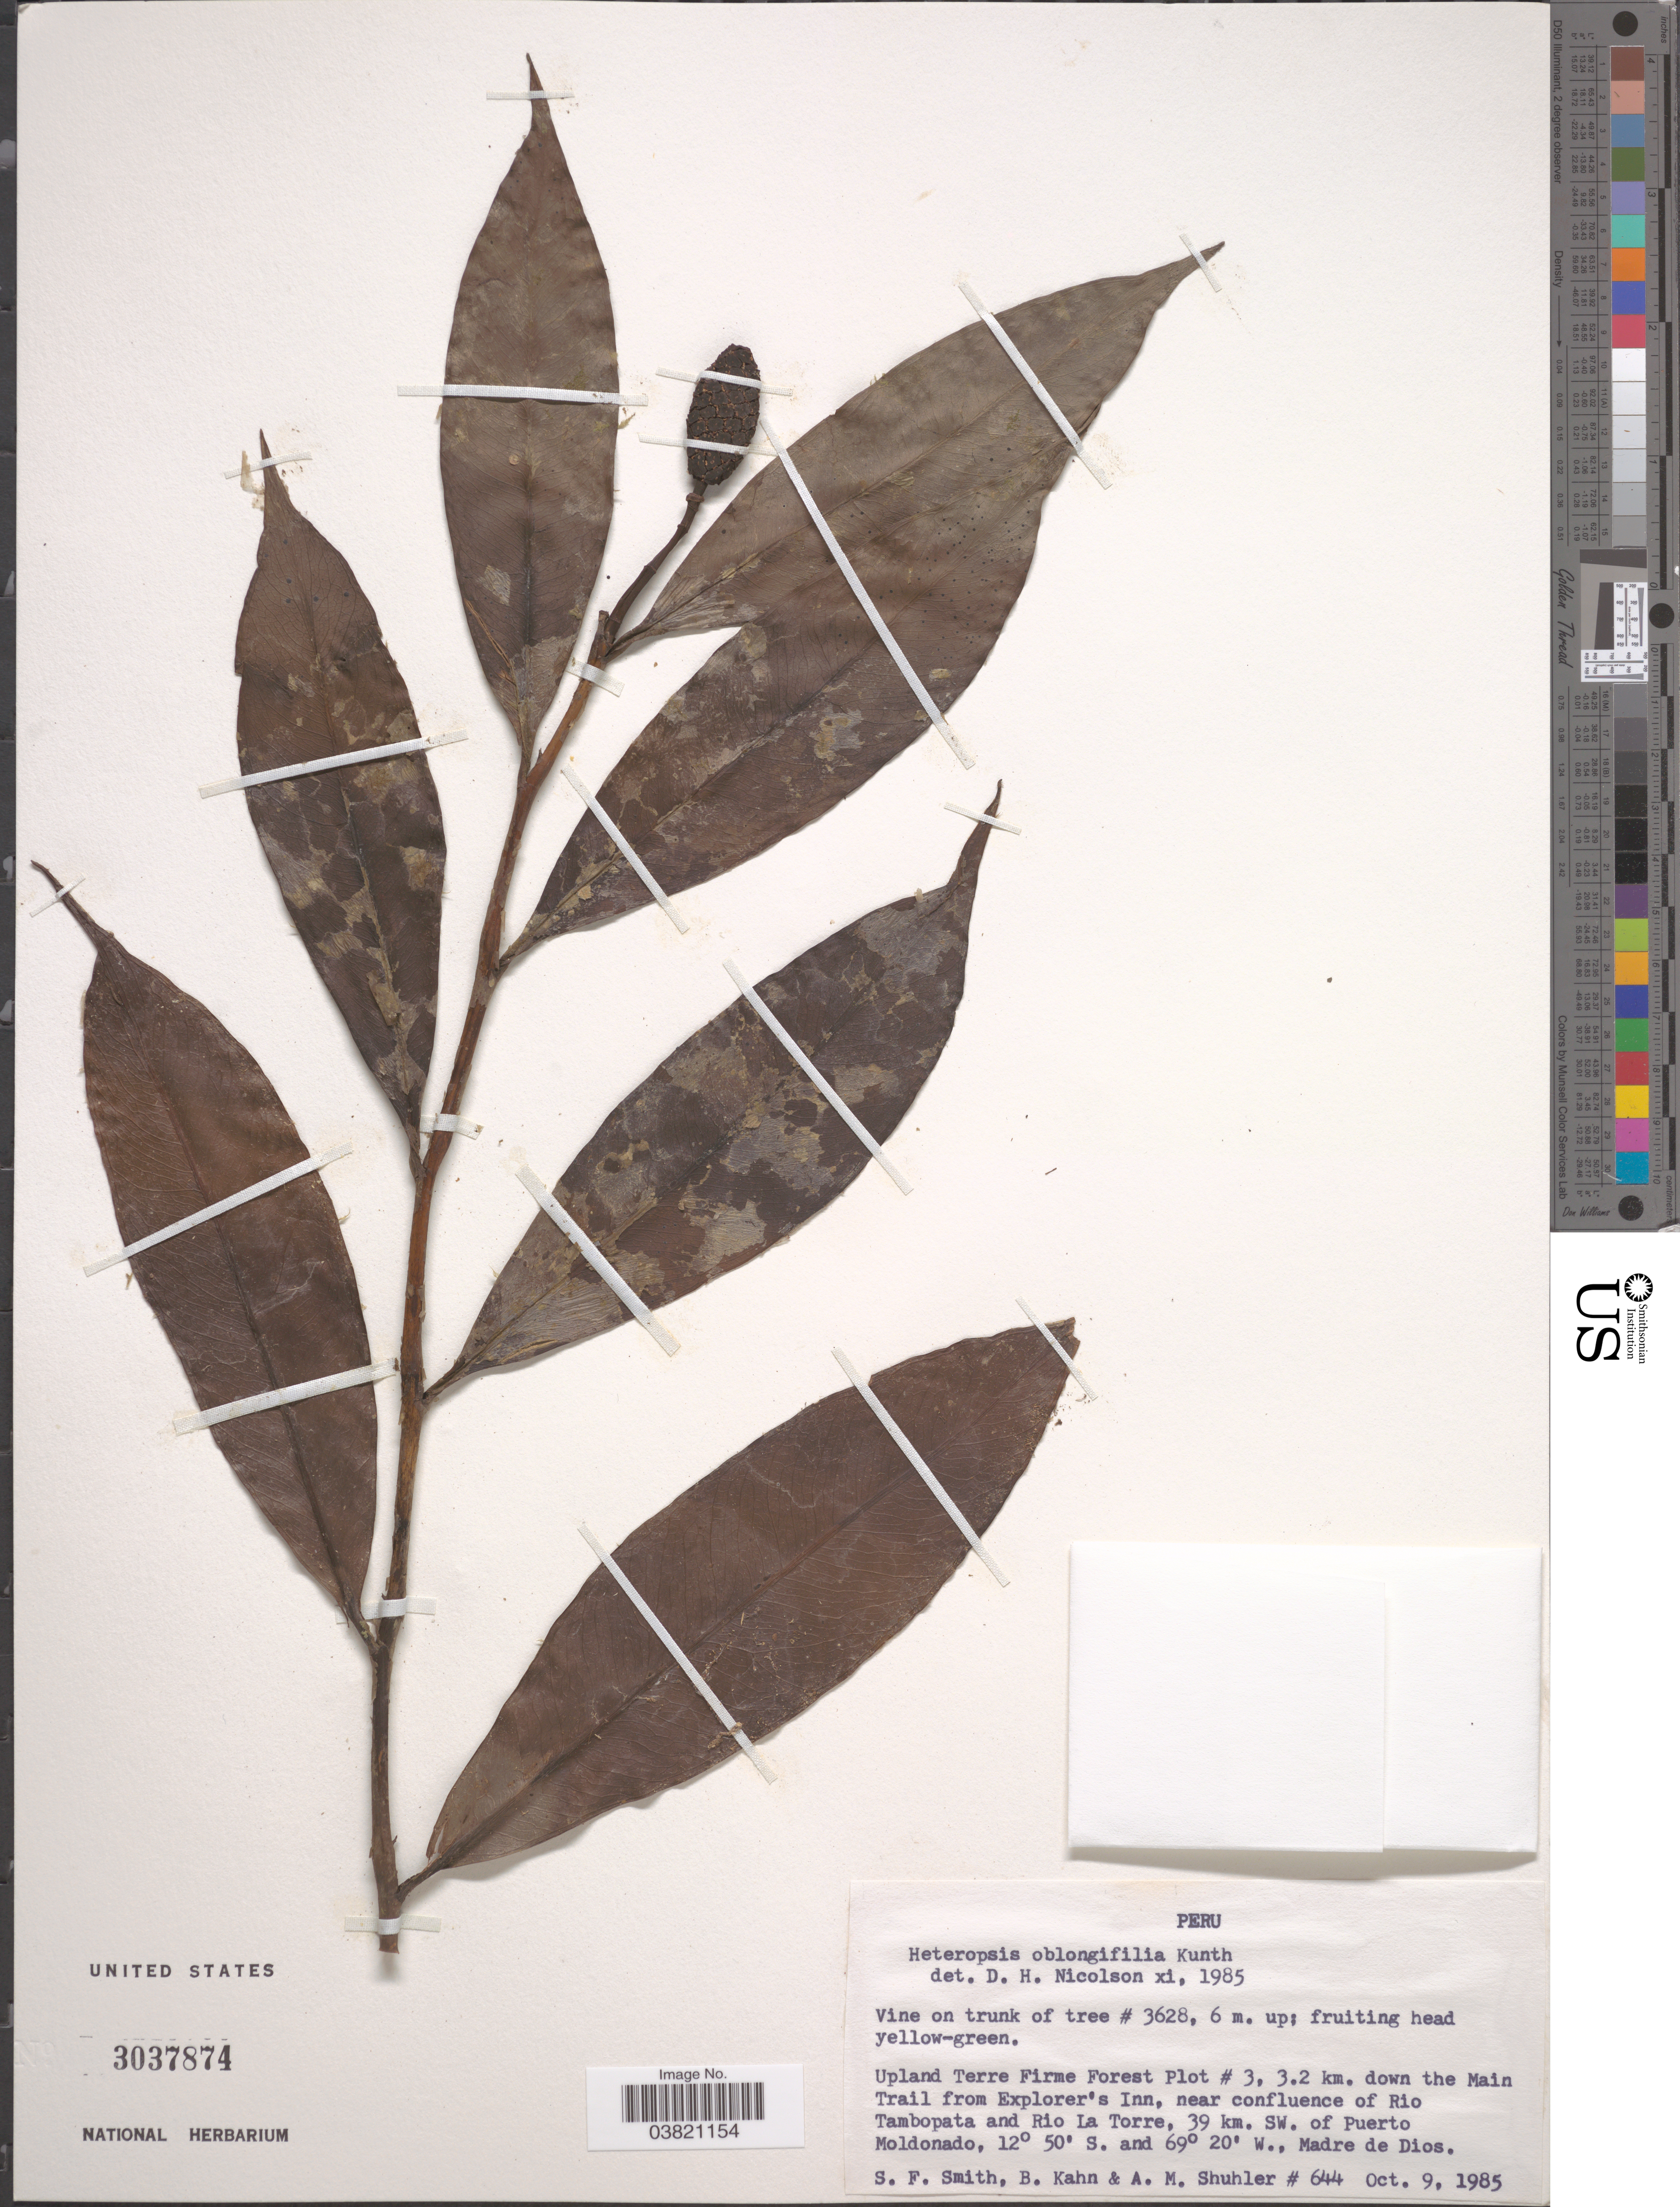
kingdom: Plantae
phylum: Tracheophyta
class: Liliopsida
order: Alismatales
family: Araceae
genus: Heteropsis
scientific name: Heteropsis oblongifolia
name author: Kunth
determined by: Nicolson, Dan H.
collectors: S.F. Smith, B. Kahn & A. Shuhler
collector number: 644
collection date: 1985-10-09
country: Peru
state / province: Madre de Dios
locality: Upland Terre Firma Forest Plot #3, 3.2 km. down the Main Trail from Explorer's Inn, near confluence of Rio Tambopata and Rio La Torre, 39 km. SW. of Puerto Moldonado.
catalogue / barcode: US 3037874